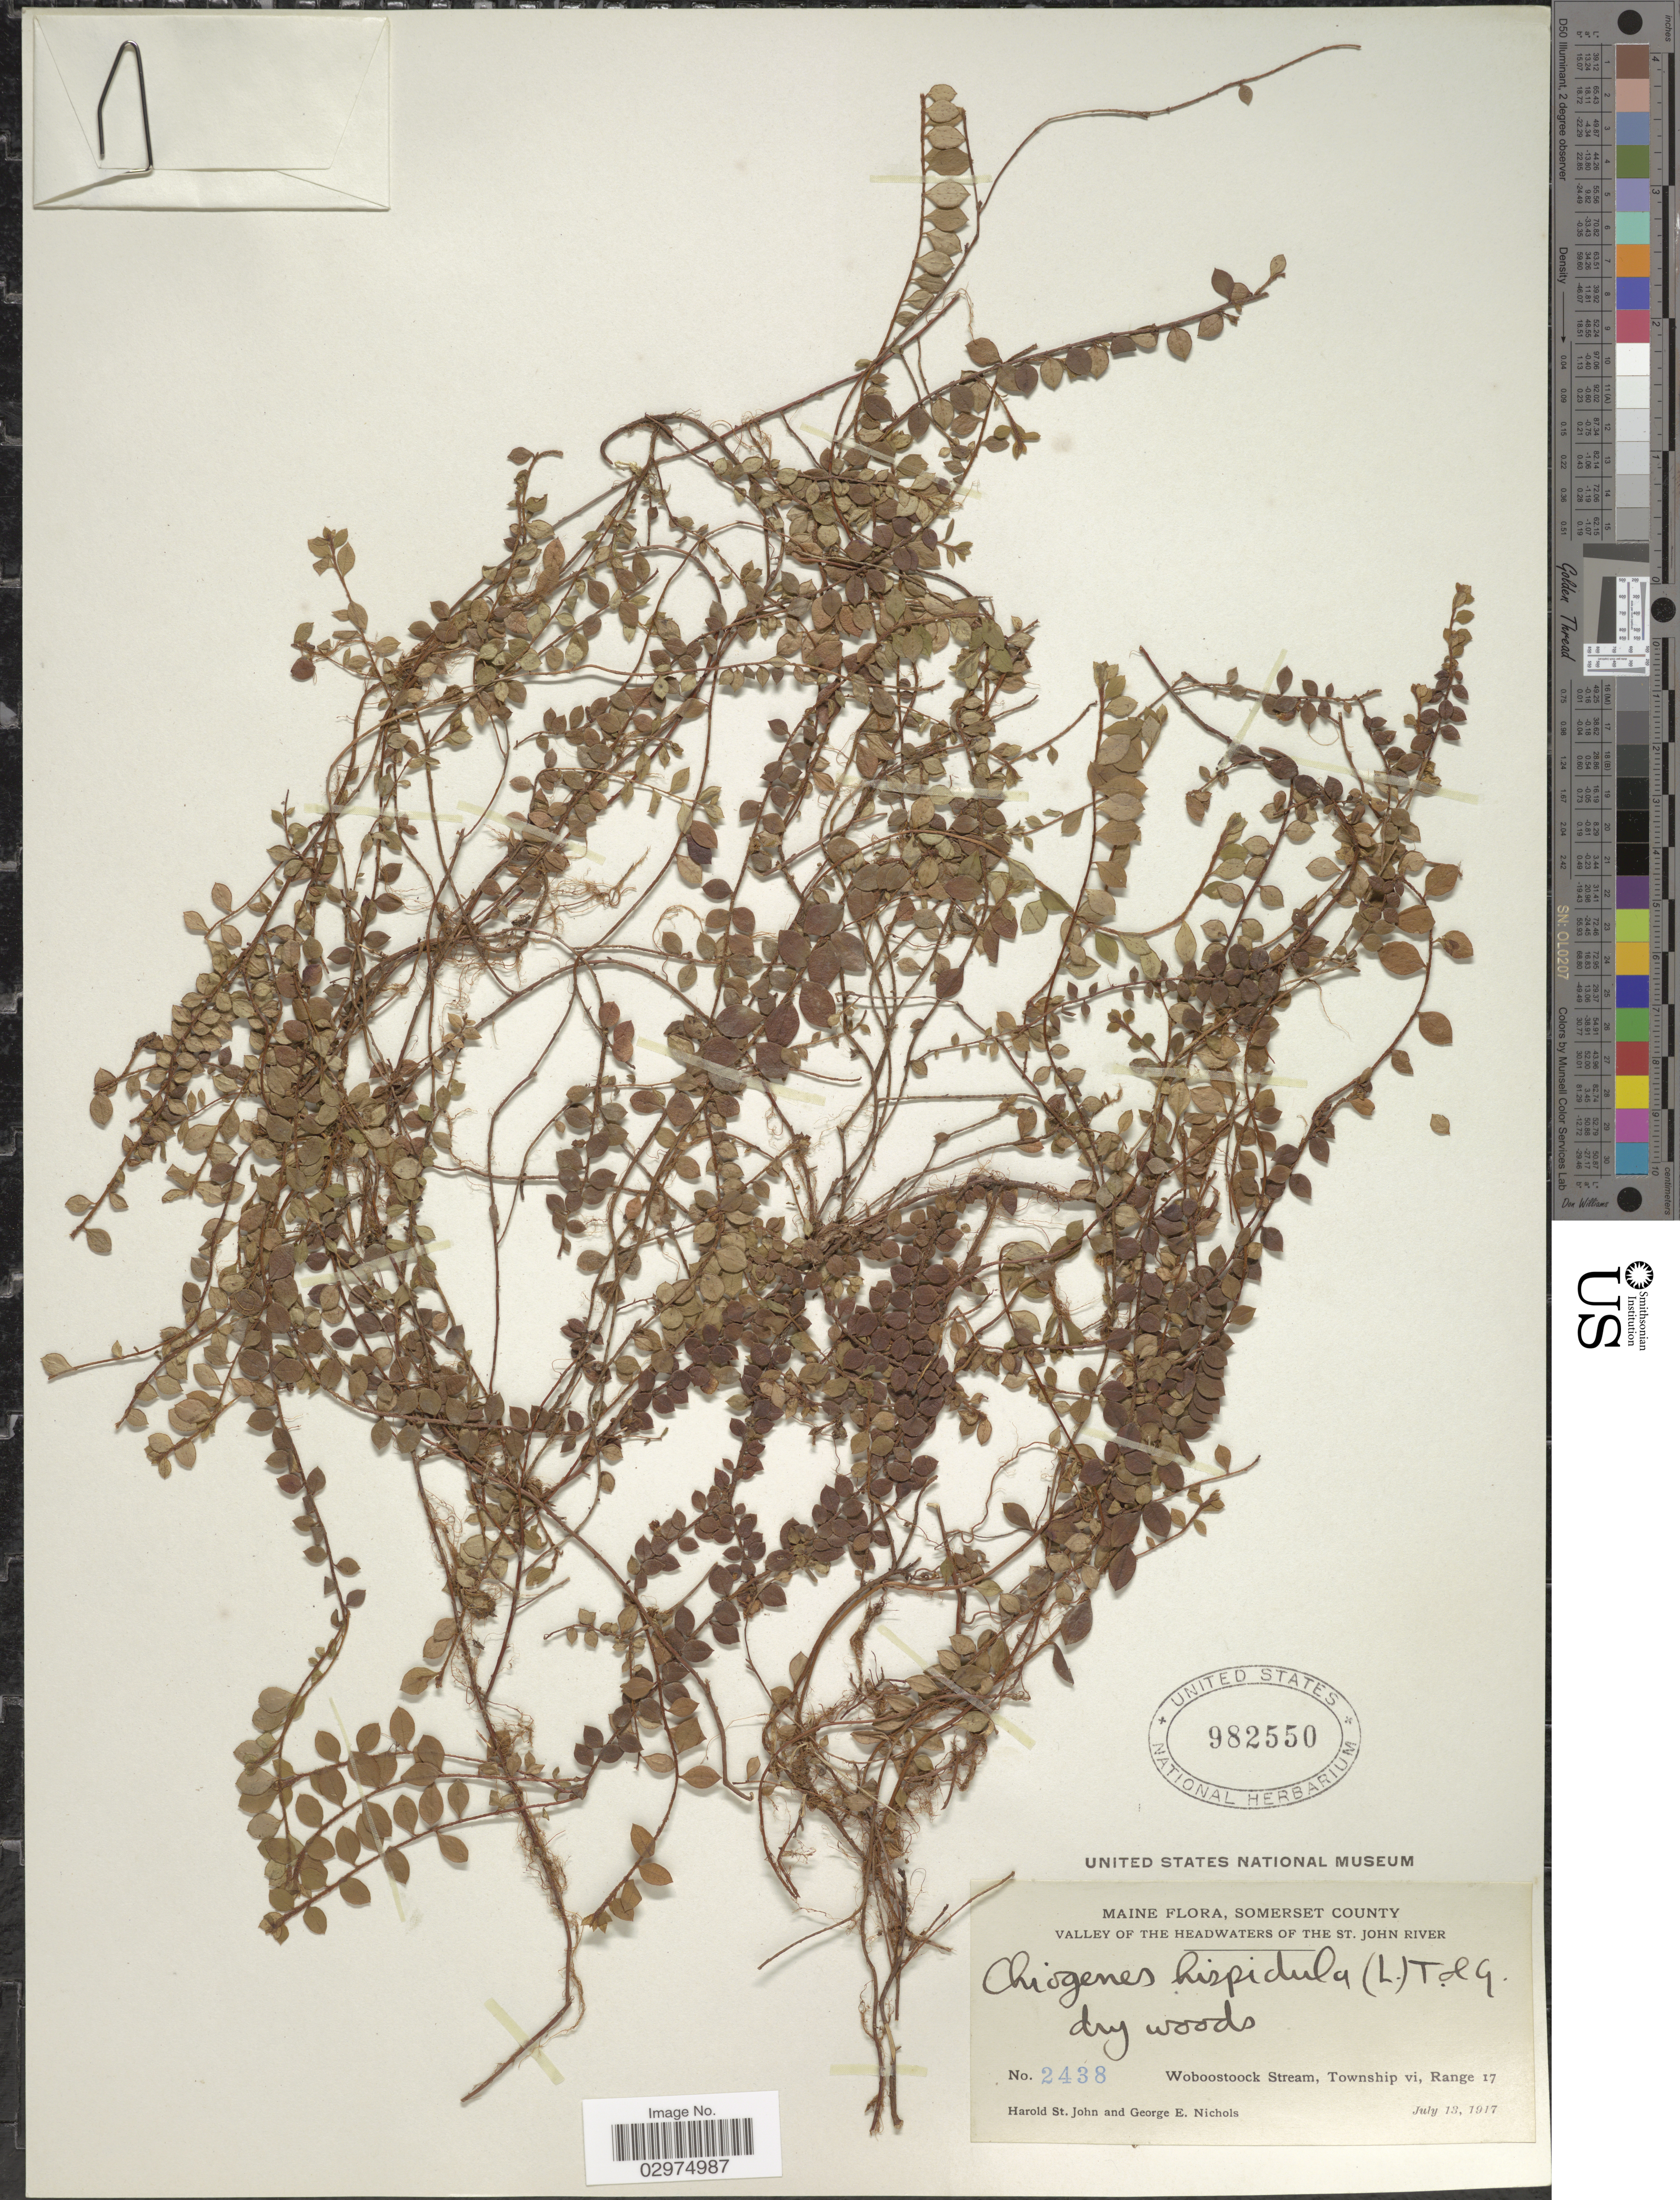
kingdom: Plantae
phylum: Tracheophyta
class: Magnoliopsida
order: Ericales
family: Ericaceae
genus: Gaultheria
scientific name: Gaultheria hispidula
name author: (L.) Muhl. ex Bigelow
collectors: H. St. John & G. E. Nichols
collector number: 2438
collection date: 1917-07-13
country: United States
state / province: Maine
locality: Somerset County. Valley of the Headwaters of the St. John River. Woboostoock Stream, Township vi, Range 17.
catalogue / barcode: US 982550